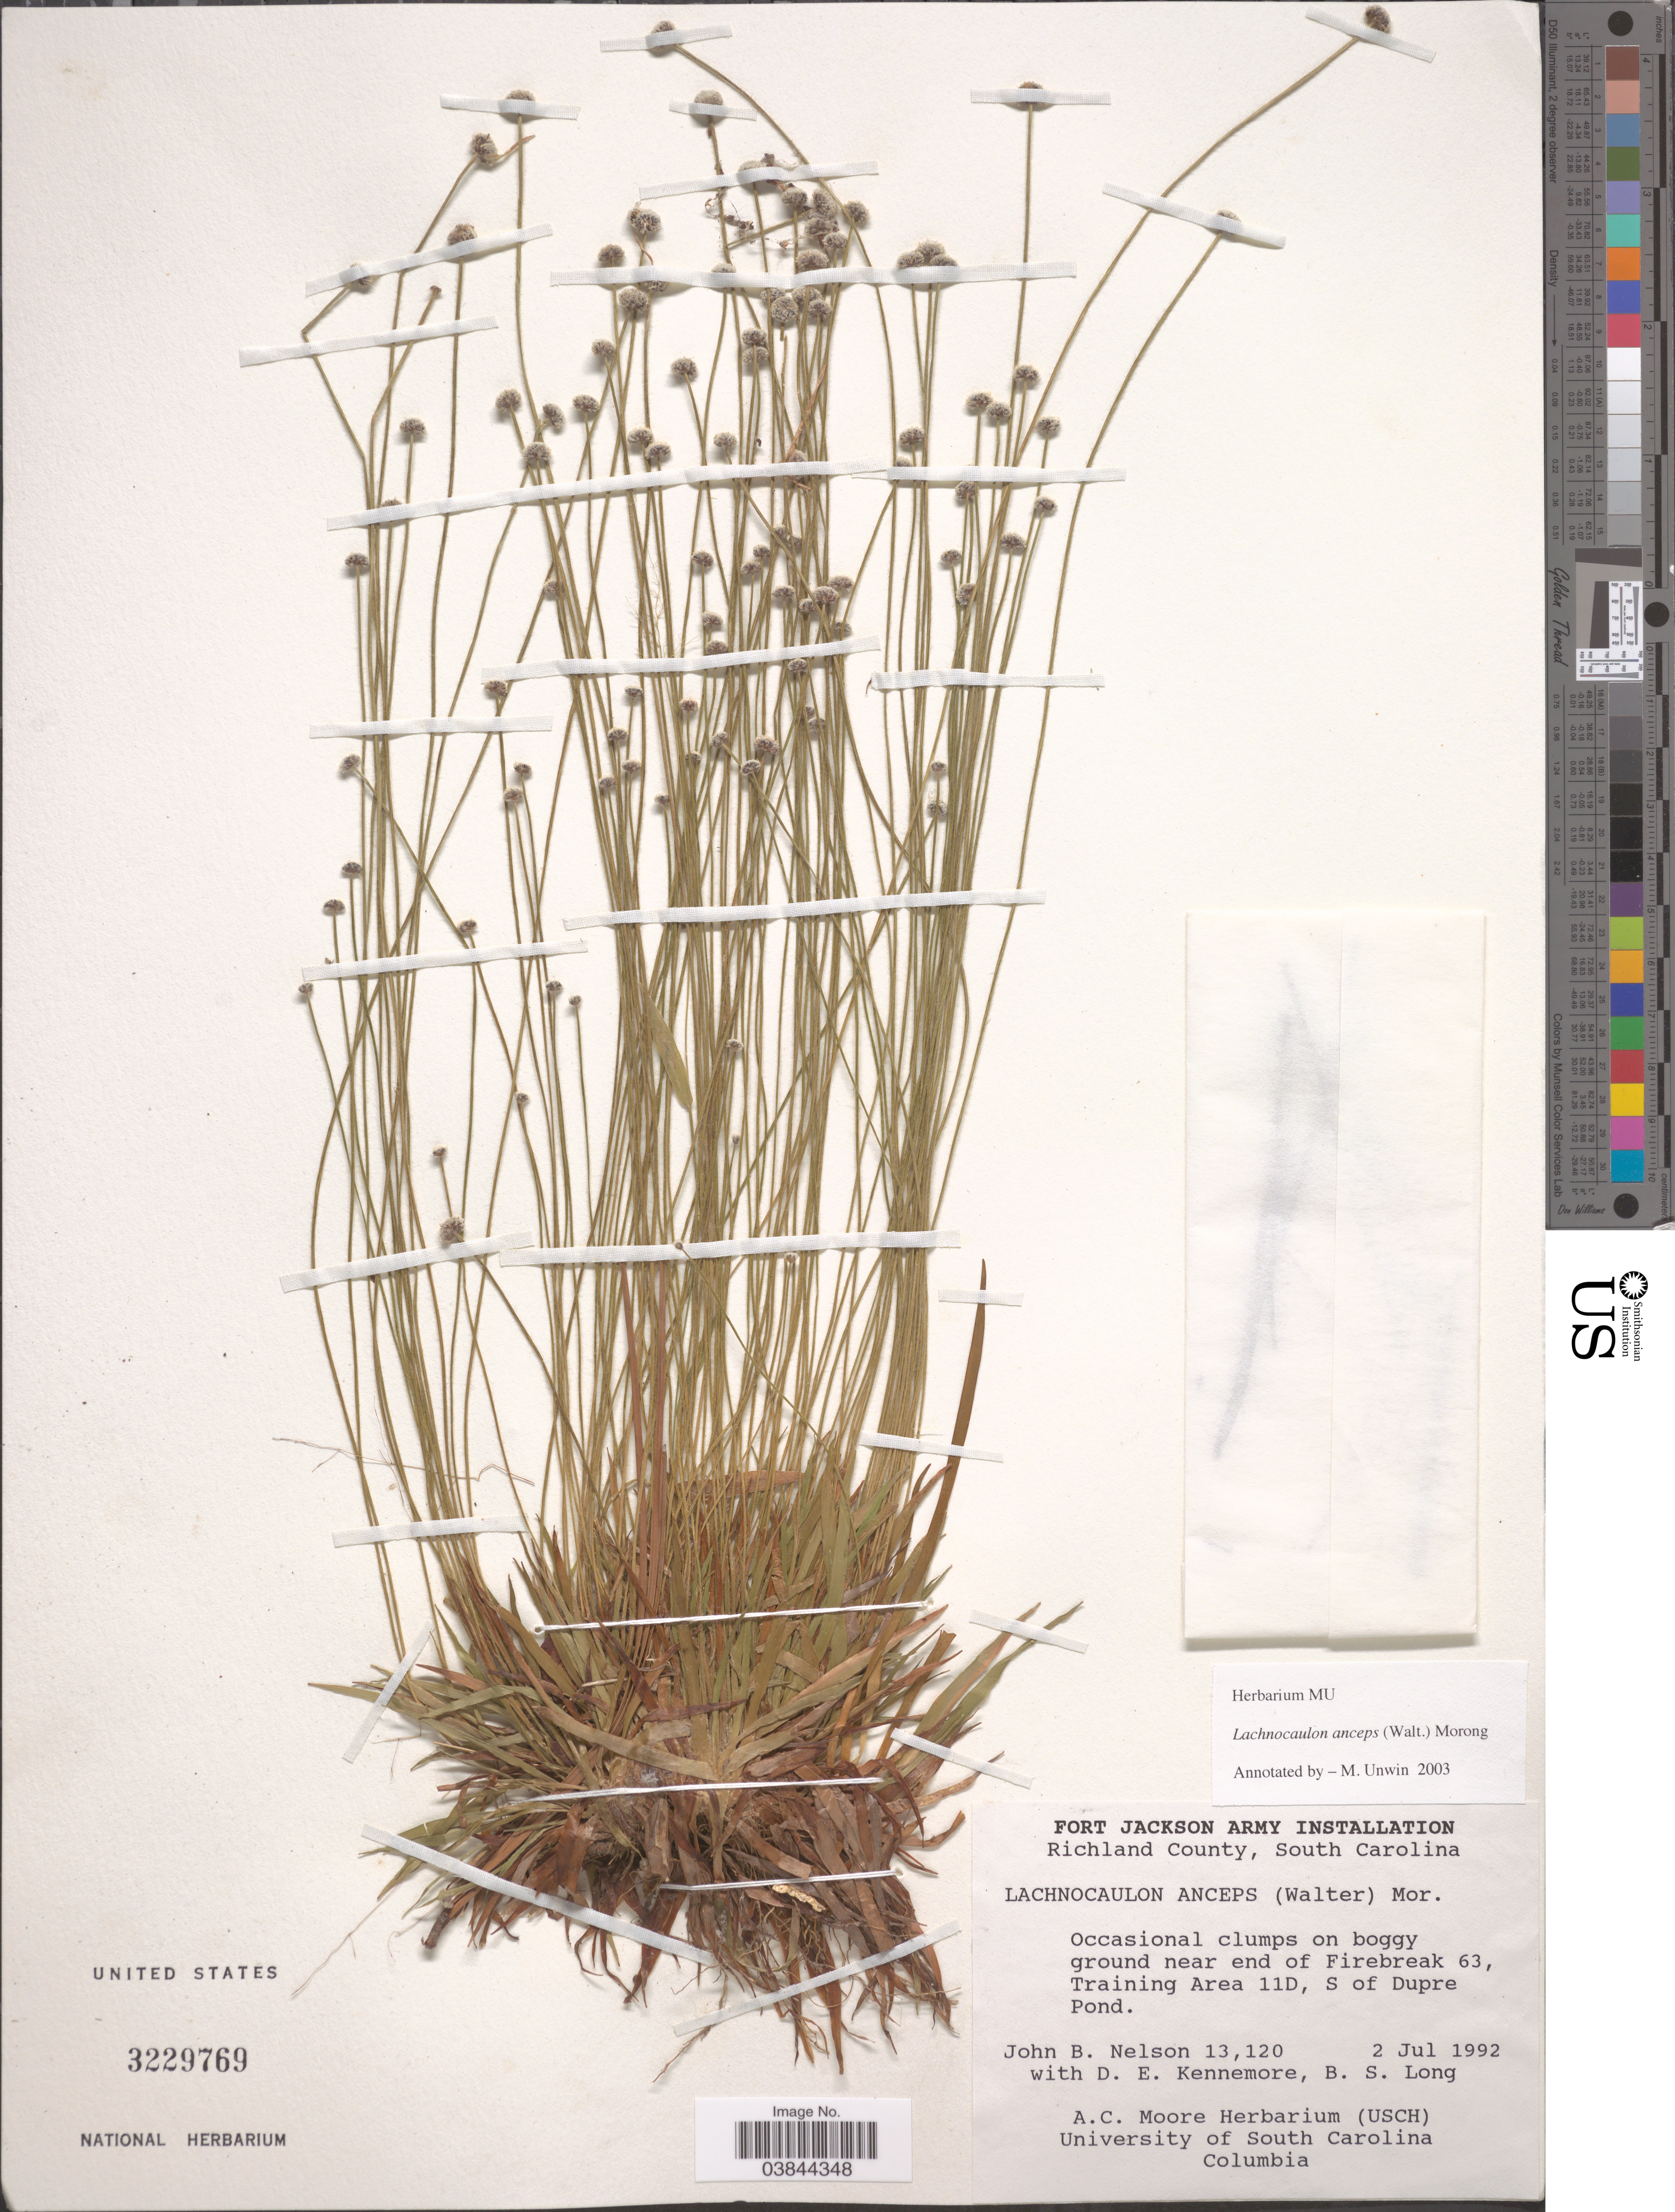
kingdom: Plantae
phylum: Tracheophyta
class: Liliopsida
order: Poales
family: Eriocaulaceae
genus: Lachnocaulon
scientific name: Lachnocaulon michauxii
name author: Kunth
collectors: J. B. Nelson, D. Kennemore & B. Long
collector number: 13120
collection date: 1992-07-02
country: United States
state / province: South Carolina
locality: Richland County. Occasional clumps on boggy ground near end of Firebreak 63, Training Area 11D, S of Dupre Pond.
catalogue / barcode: US 3229769